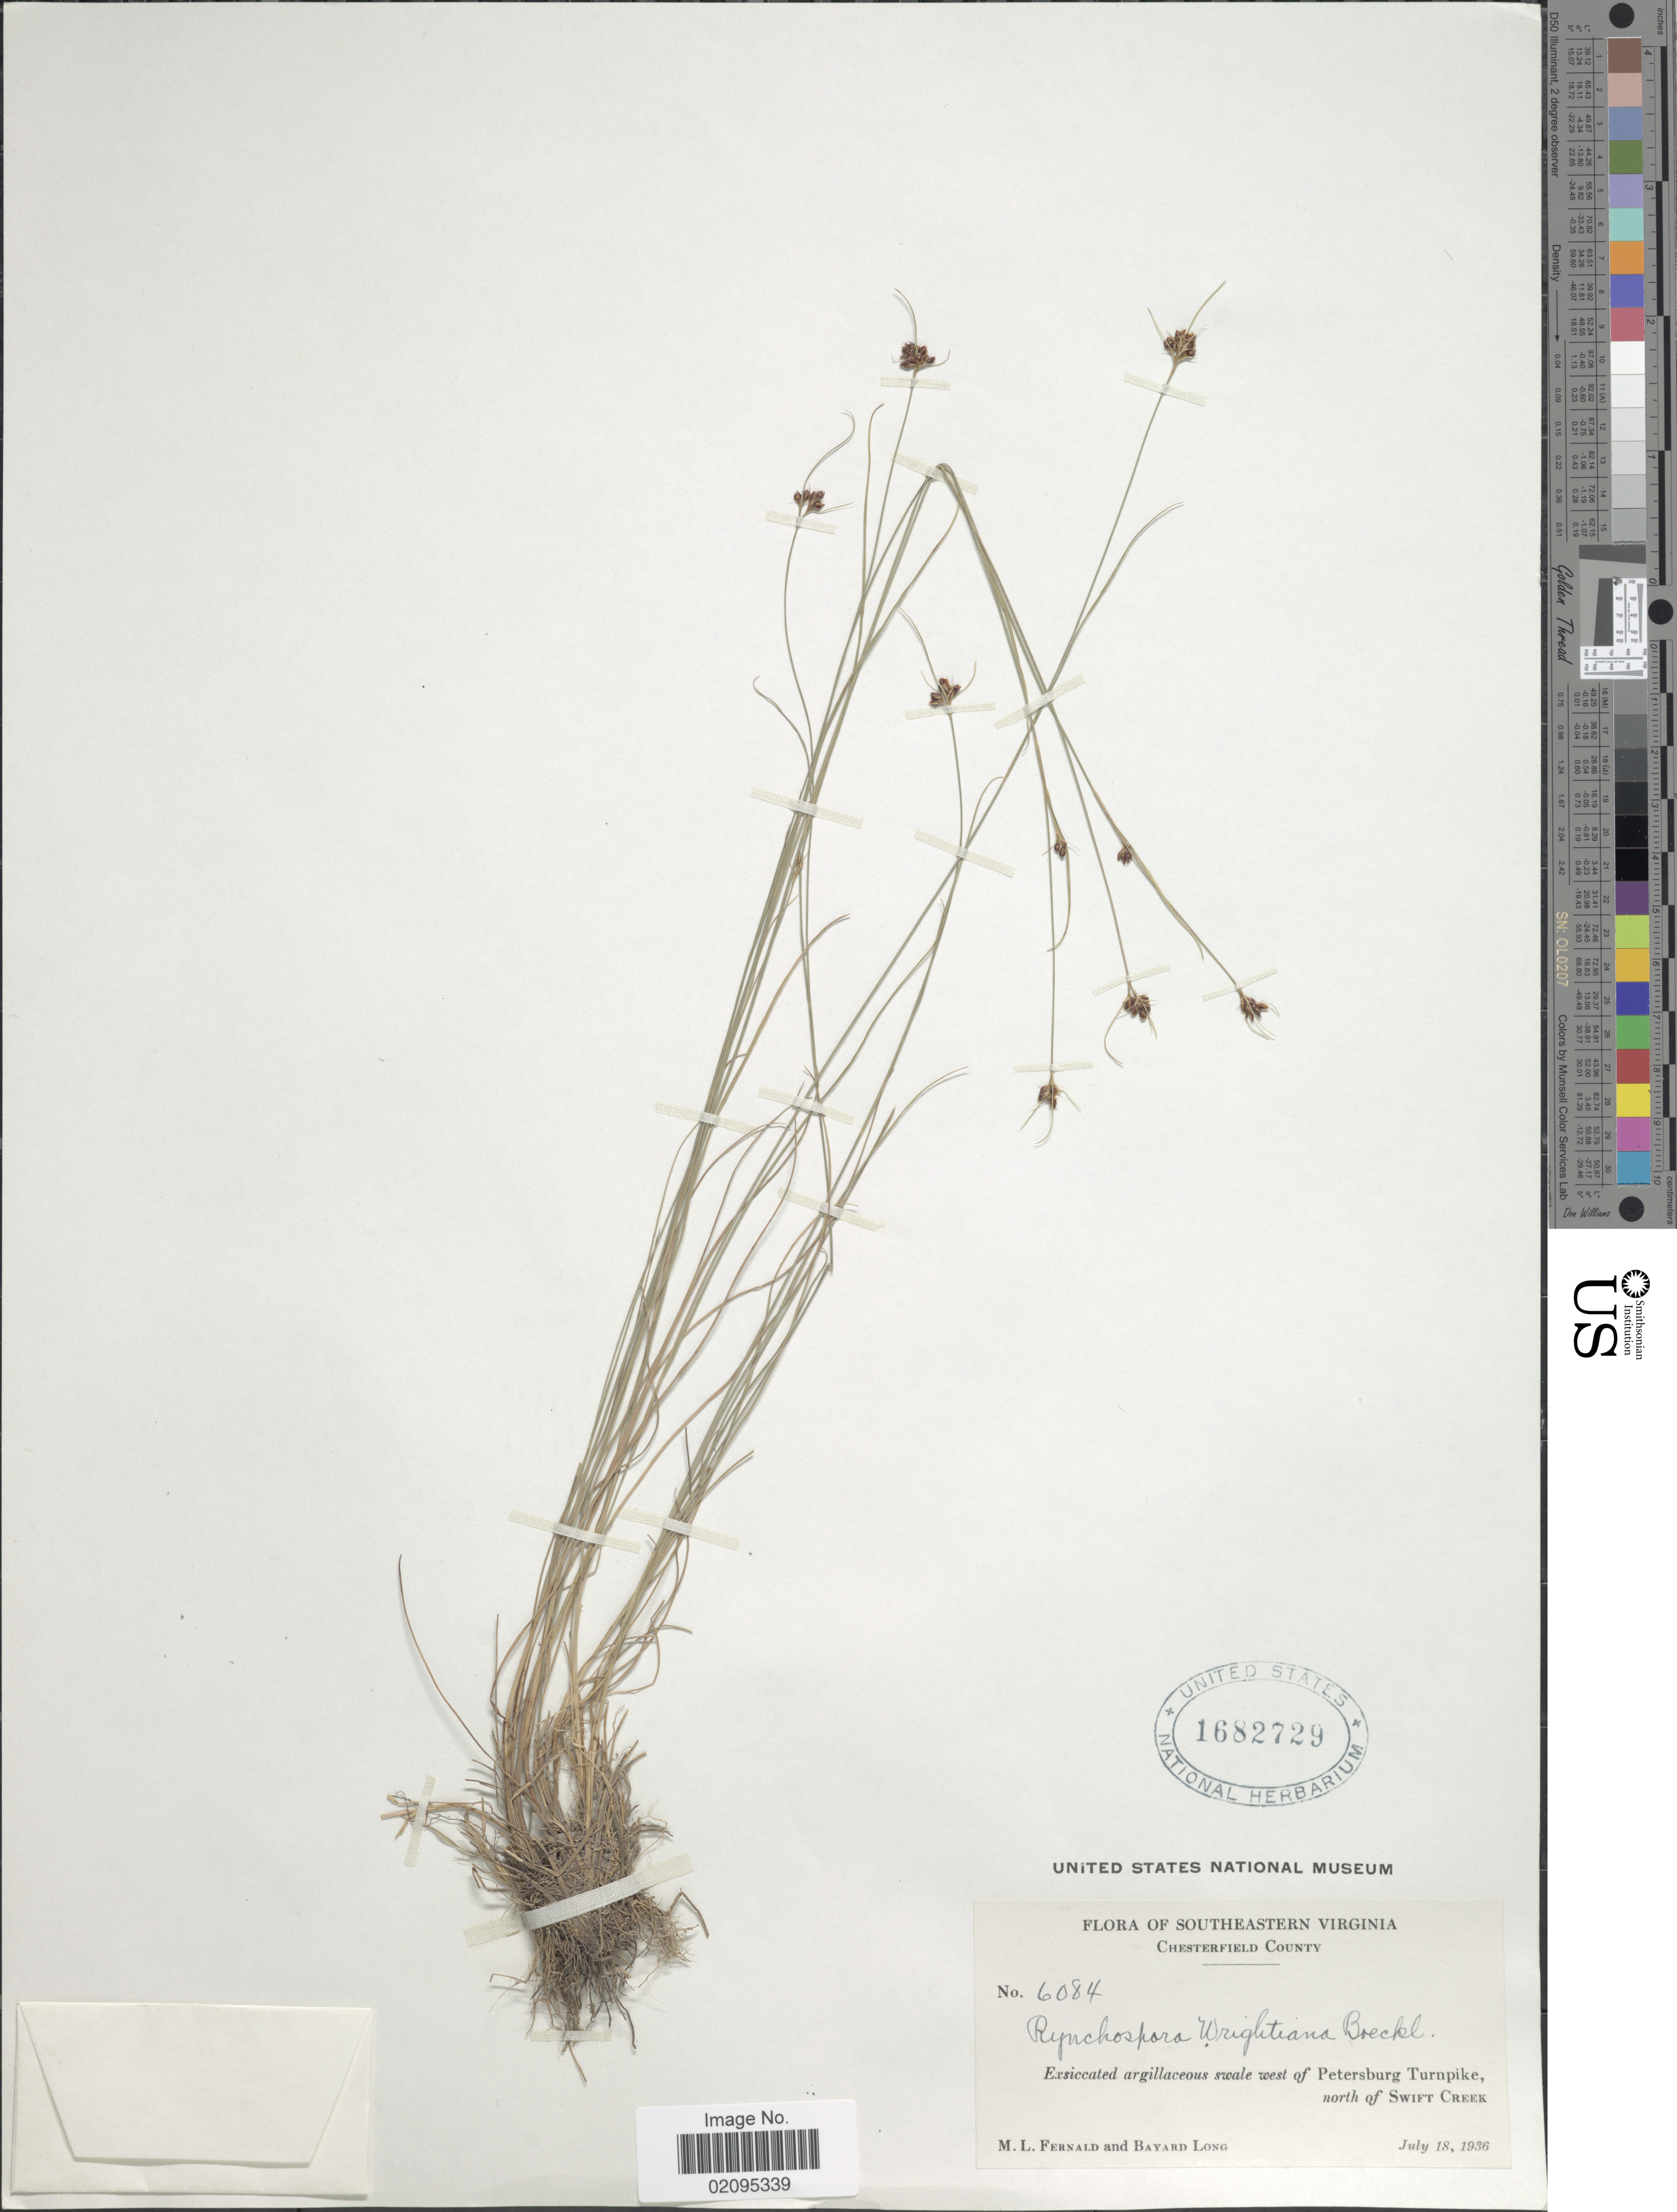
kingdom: Plantae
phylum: Tracheophyta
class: Liliopsida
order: Poales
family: Cyperaceae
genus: Rhynchospora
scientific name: Rhynchospora wrightiana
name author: Boeckeler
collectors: M. L. Fernald & B. Long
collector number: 6084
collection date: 1936-07-18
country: United States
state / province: Virginia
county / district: Chesterfield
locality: Southeastern Virginia, Chesterfield County, exsiccated argillaceous swale west of Petersburg Turnpike, north of Swift Creek.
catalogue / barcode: US 1682729